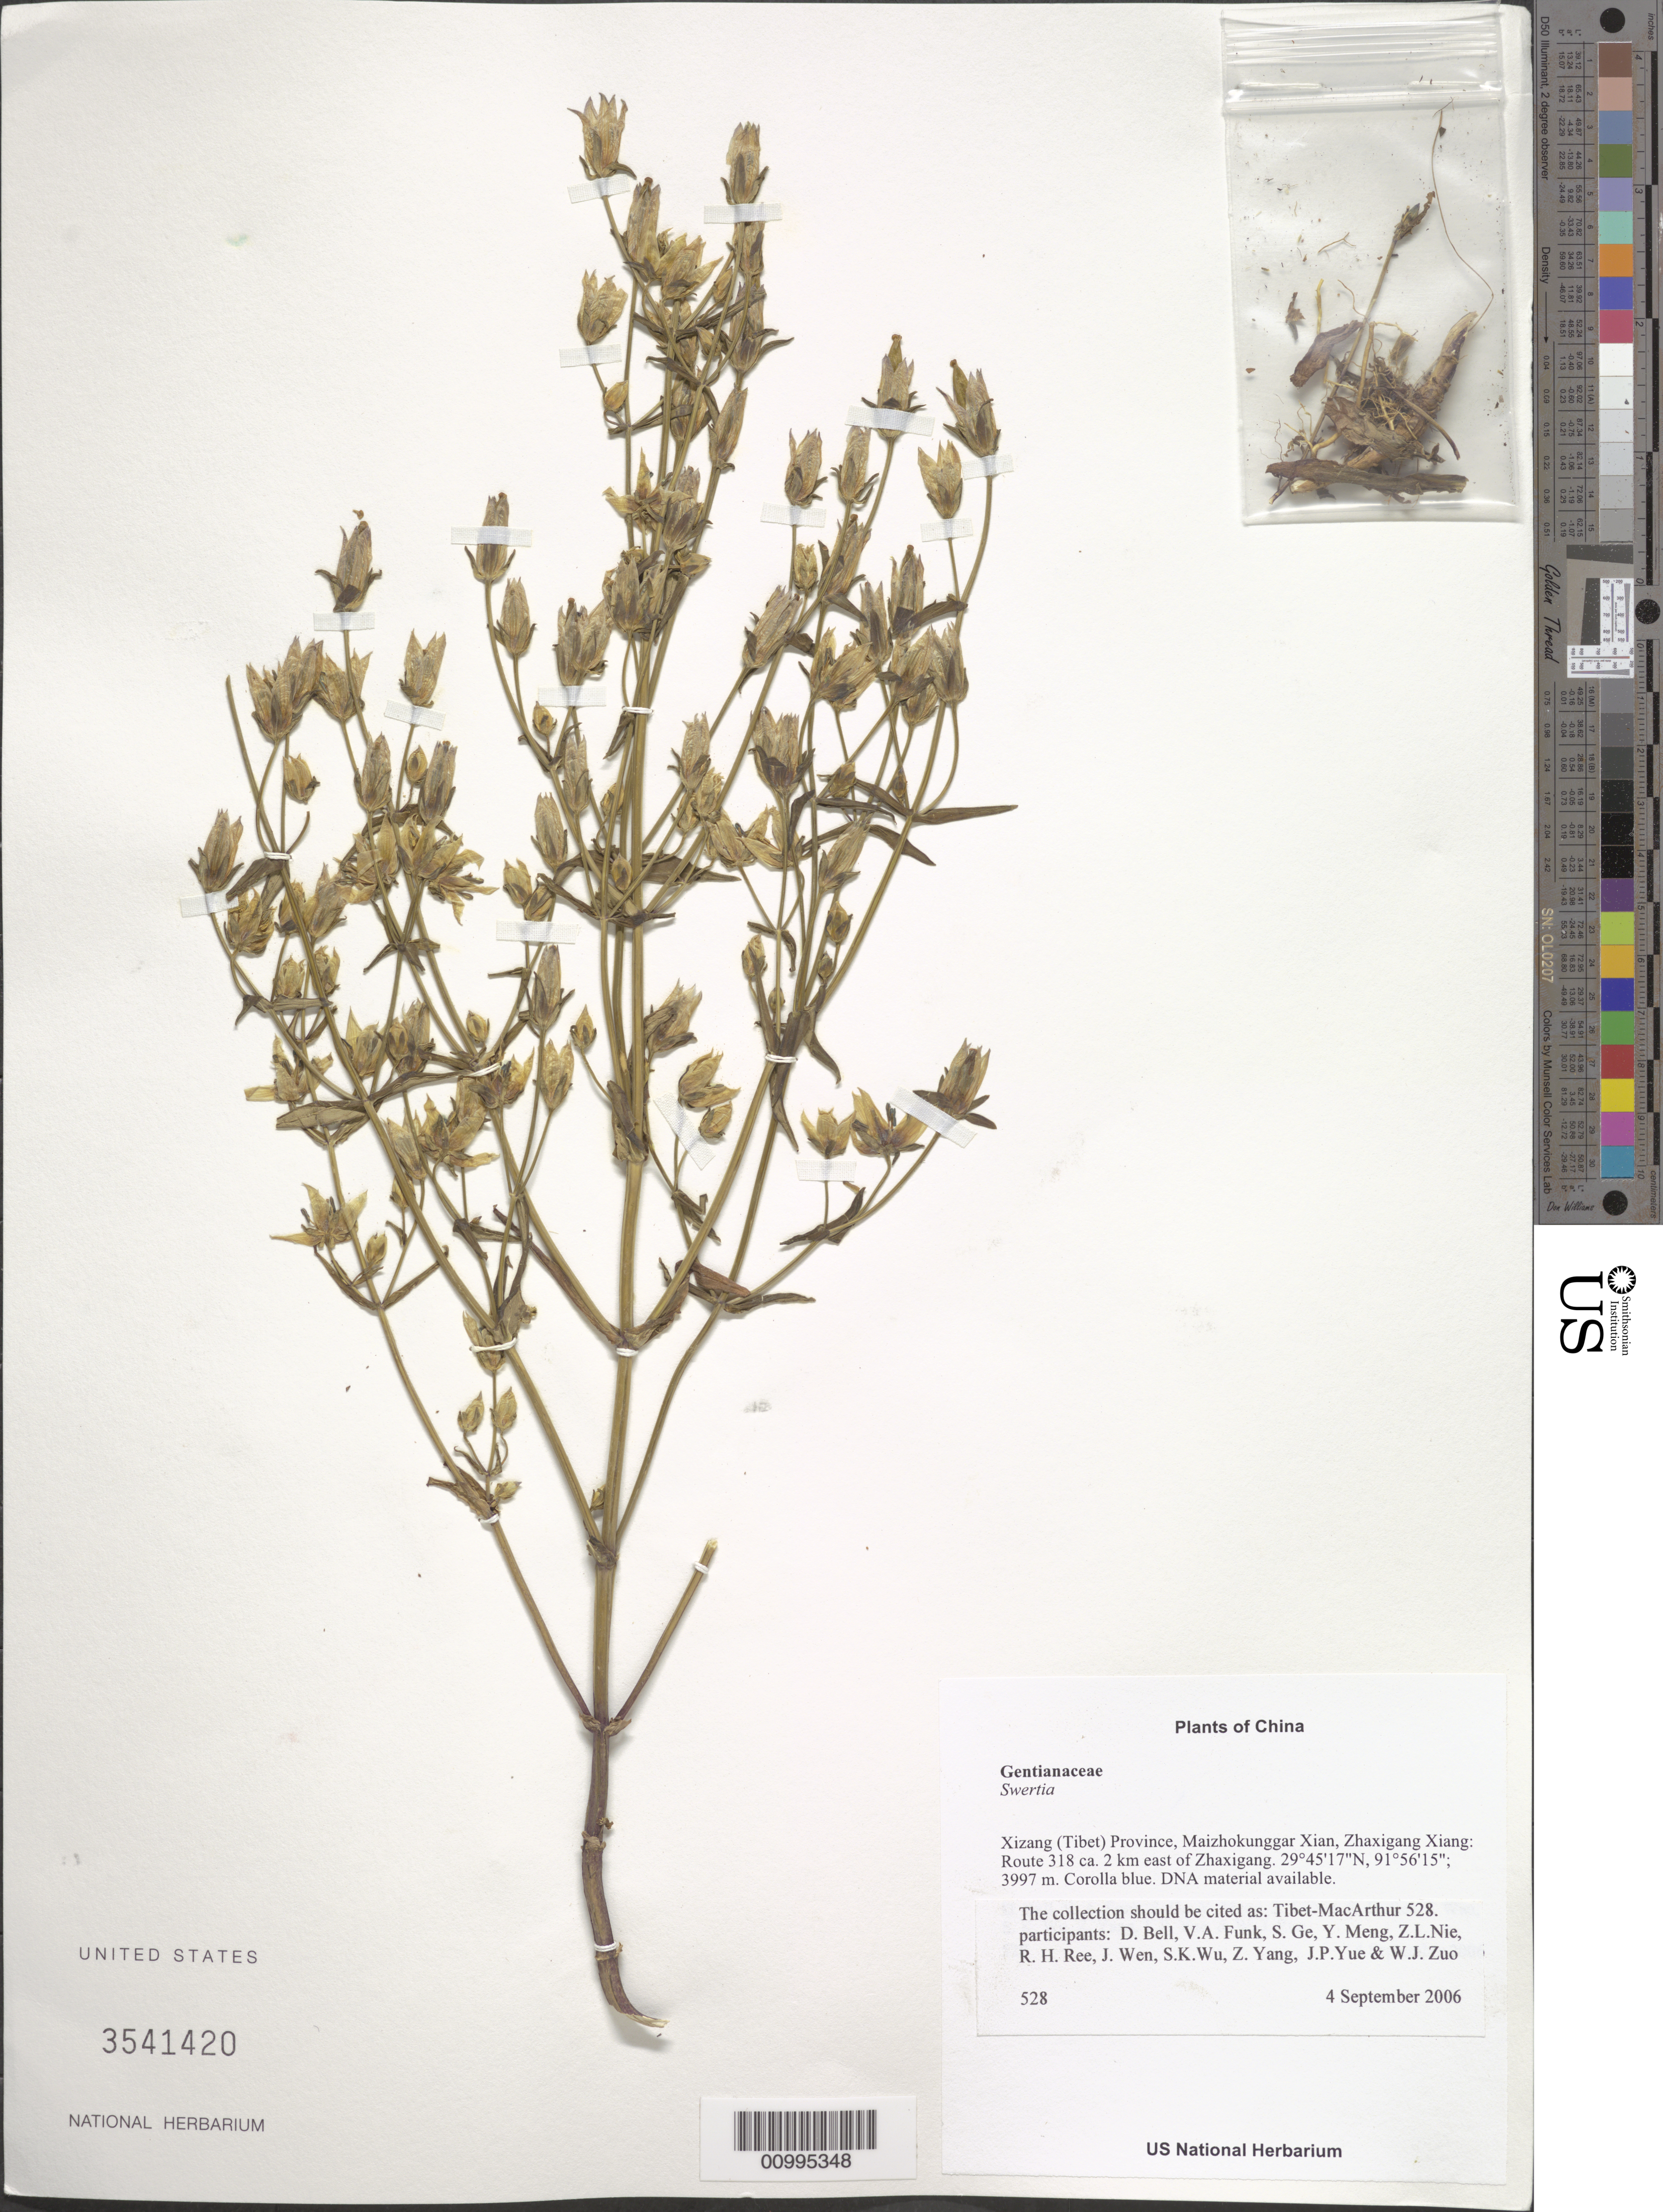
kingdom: Plantae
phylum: Tracheophyta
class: Magnoliopsida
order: Gentianales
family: Gentianaceae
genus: Swertia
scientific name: Swertia sp.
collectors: Tibet-MacArthur, D. A. Bell, V. Funk, S. Ge, Y. Meng, Z. Nie, R. Ree, J. Wen, S. K. Wu, Z. Yang, J. Yue & W. Zuo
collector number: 528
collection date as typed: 04 Sep 2006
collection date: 2006-09-04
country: China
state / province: Xizang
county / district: Maizhokunggar Xian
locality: Zhaxigang Xiang. Route 318 ca. 2 km east of Zhaxigang.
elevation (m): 3997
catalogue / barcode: US 3541420